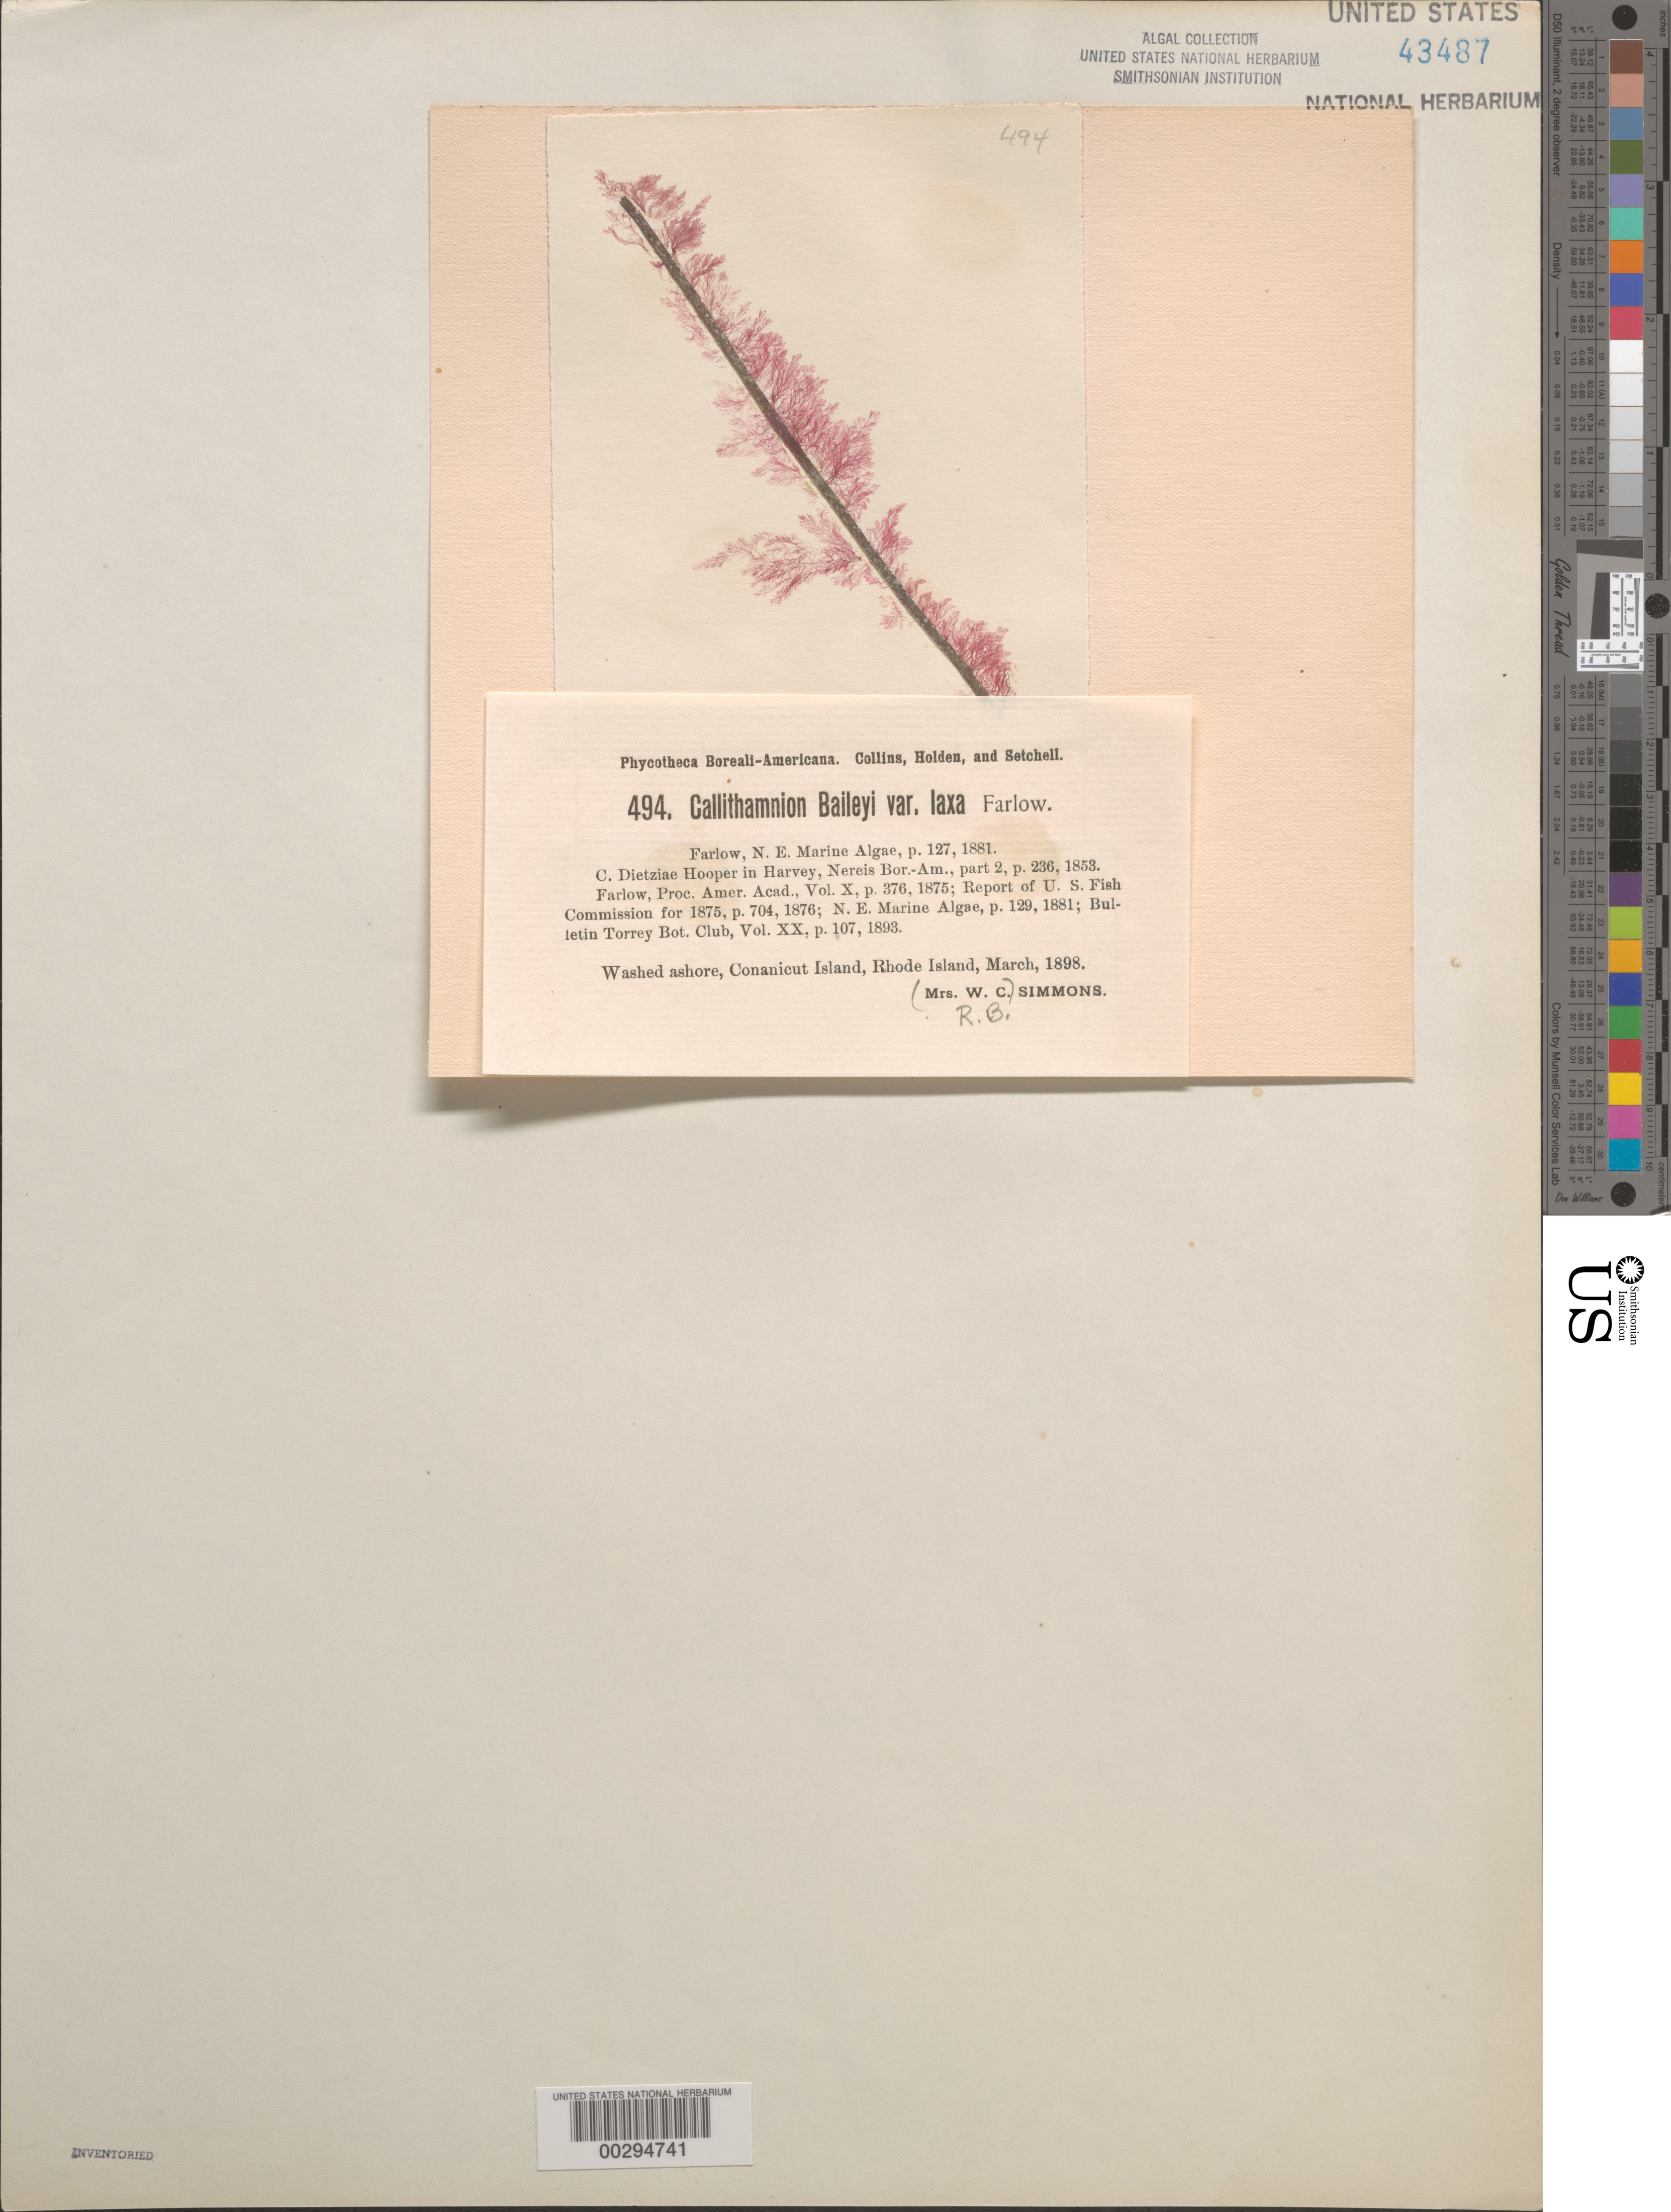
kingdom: Plantae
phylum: Rhodophyta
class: Florideophyceae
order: Ceramiales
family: Callithamniaceae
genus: Callithamnion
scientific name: Callithamnion tetragonum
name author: (With.) S.F. Gray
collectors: R. B. Simmons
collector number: PB-A 494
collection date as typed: Mar 1898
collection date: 1898-03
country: United States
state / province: Rhode Island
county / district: Newport County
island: Conanicut Island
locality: Narragansett Bay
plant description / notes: Collins, Holden & Setchell, Phycotheca Boreali-Americana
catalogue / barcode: US 43487